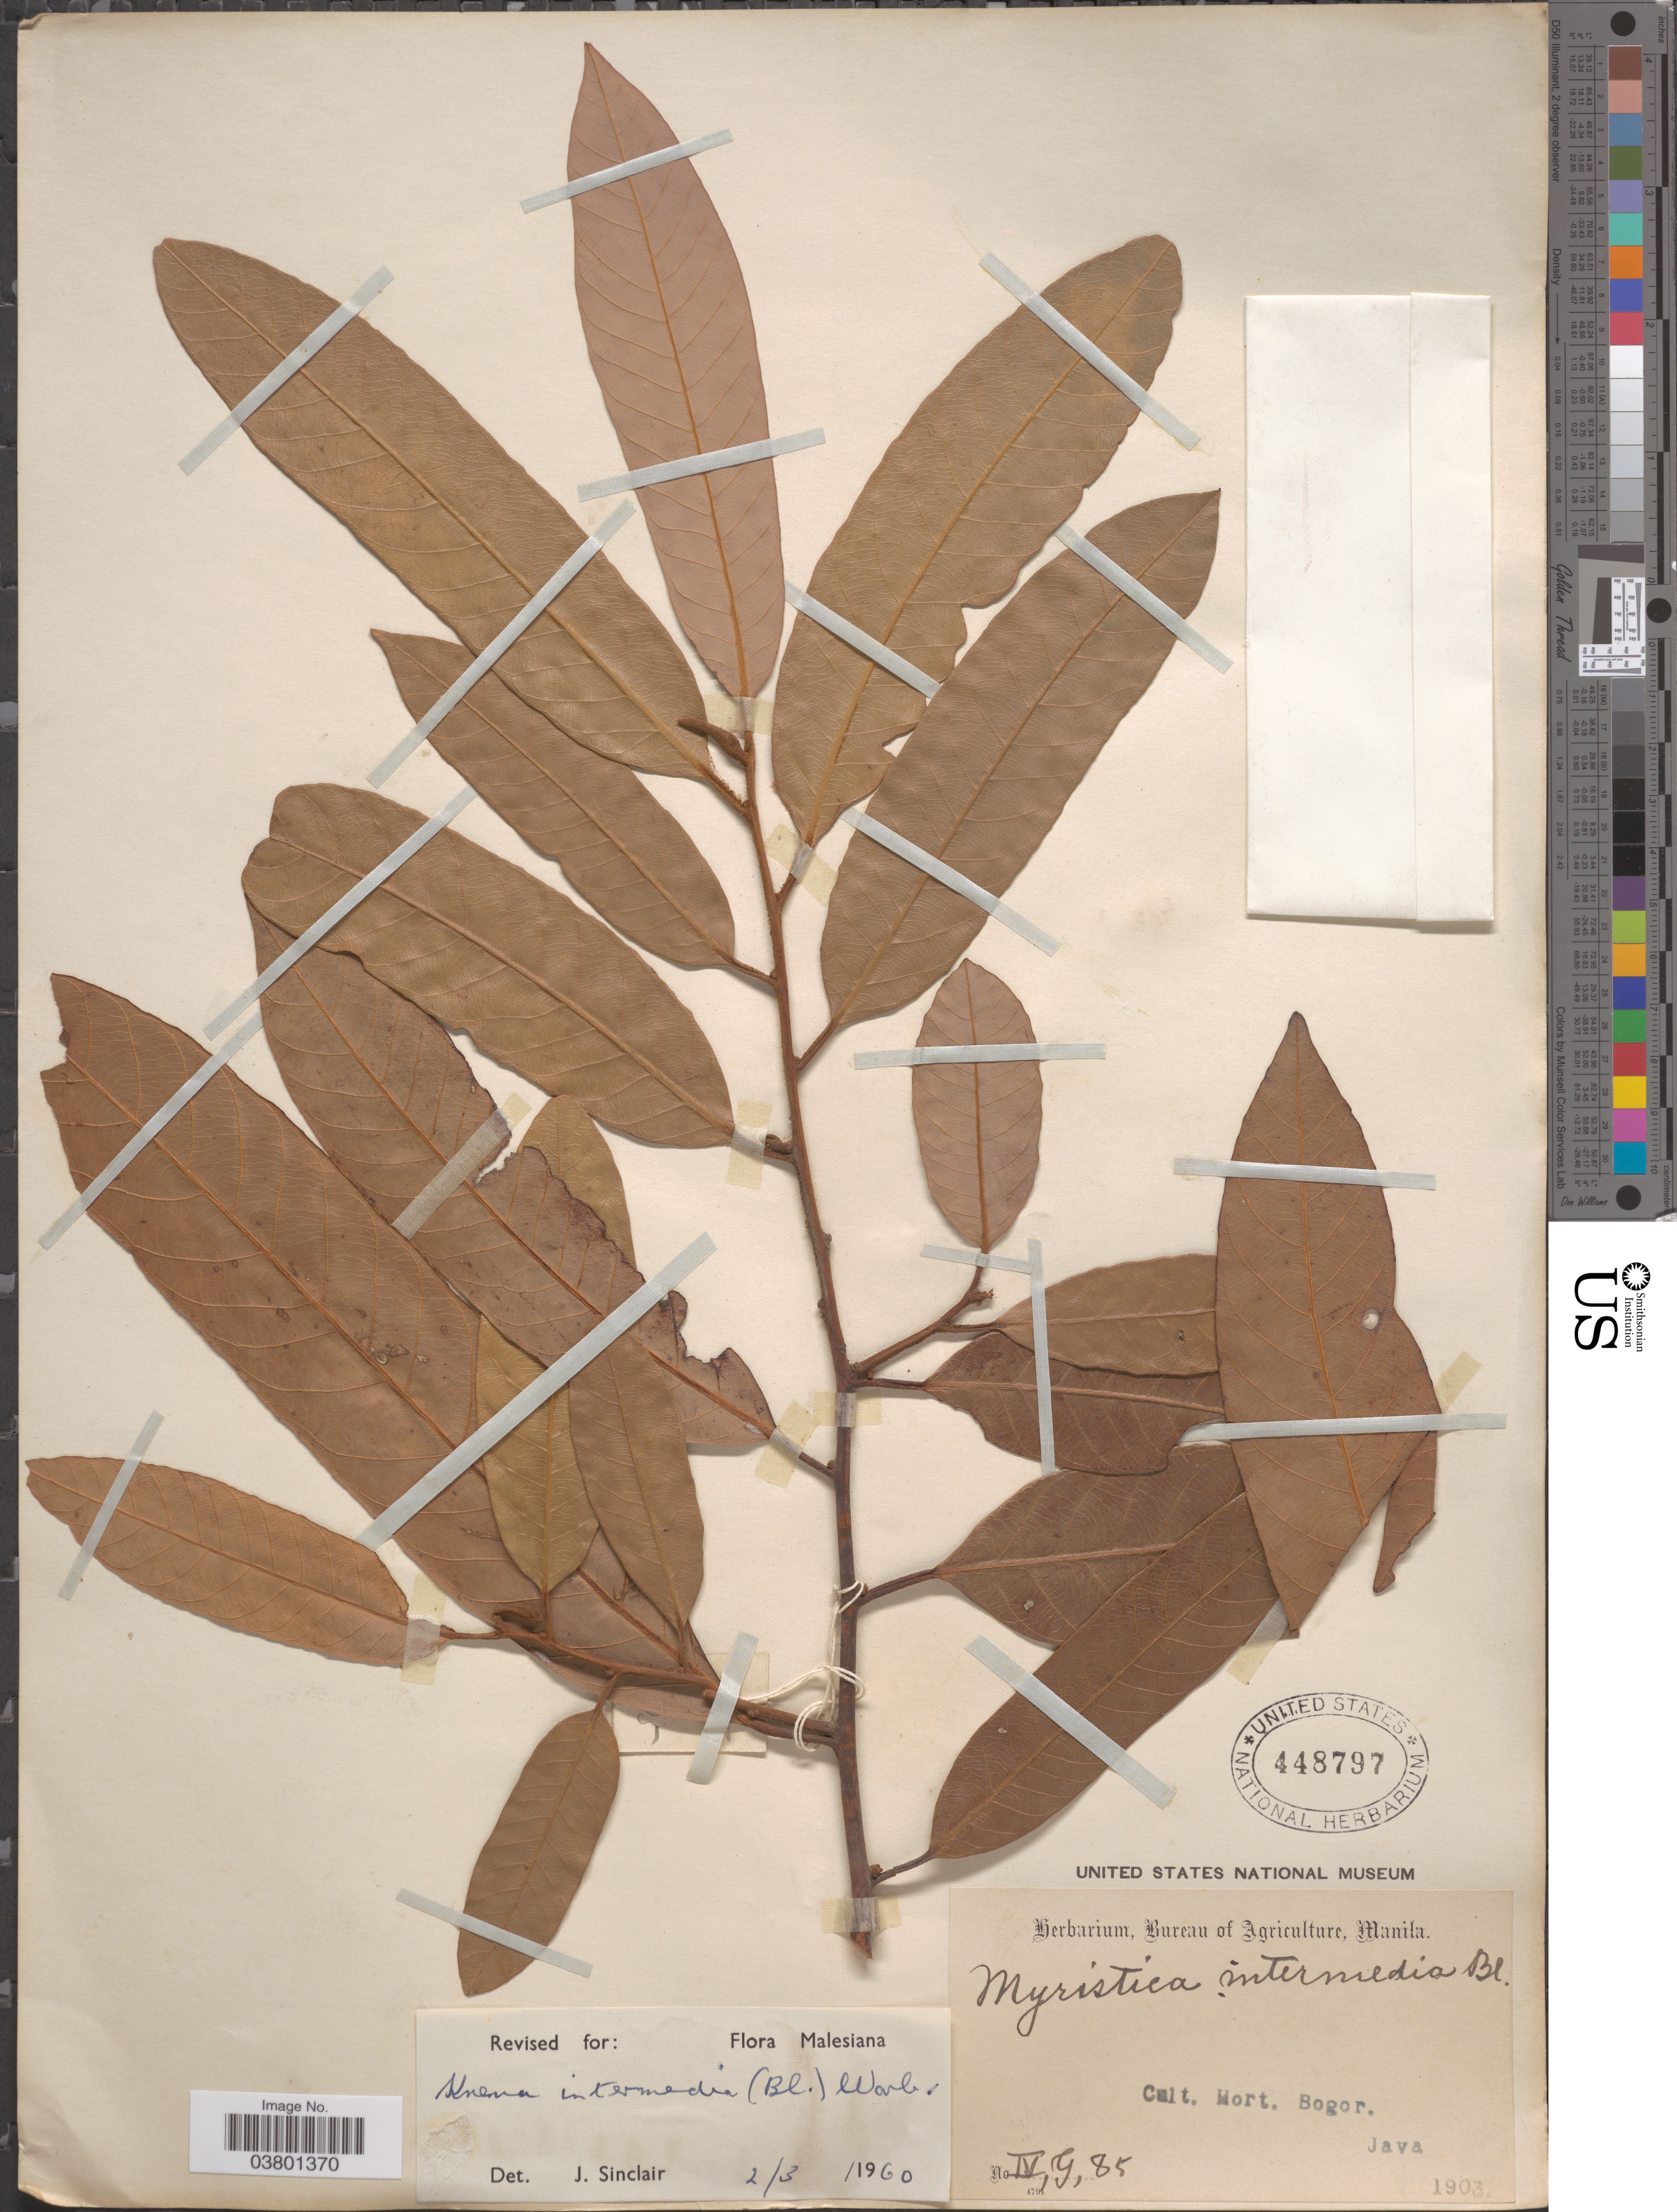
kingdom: Plantae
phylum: Tracheophyta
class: Magnoliopsida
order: Magnoliales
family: Myristicaceae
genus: Knema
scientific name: Knema intermedia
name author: (Blume) Warb.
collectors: Ex herb. Bureau of Agriculture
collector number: IV,G,85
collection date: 1903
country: Indonesia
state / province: Java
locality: Cult. Hort. Bogor.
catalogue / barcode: US 448797